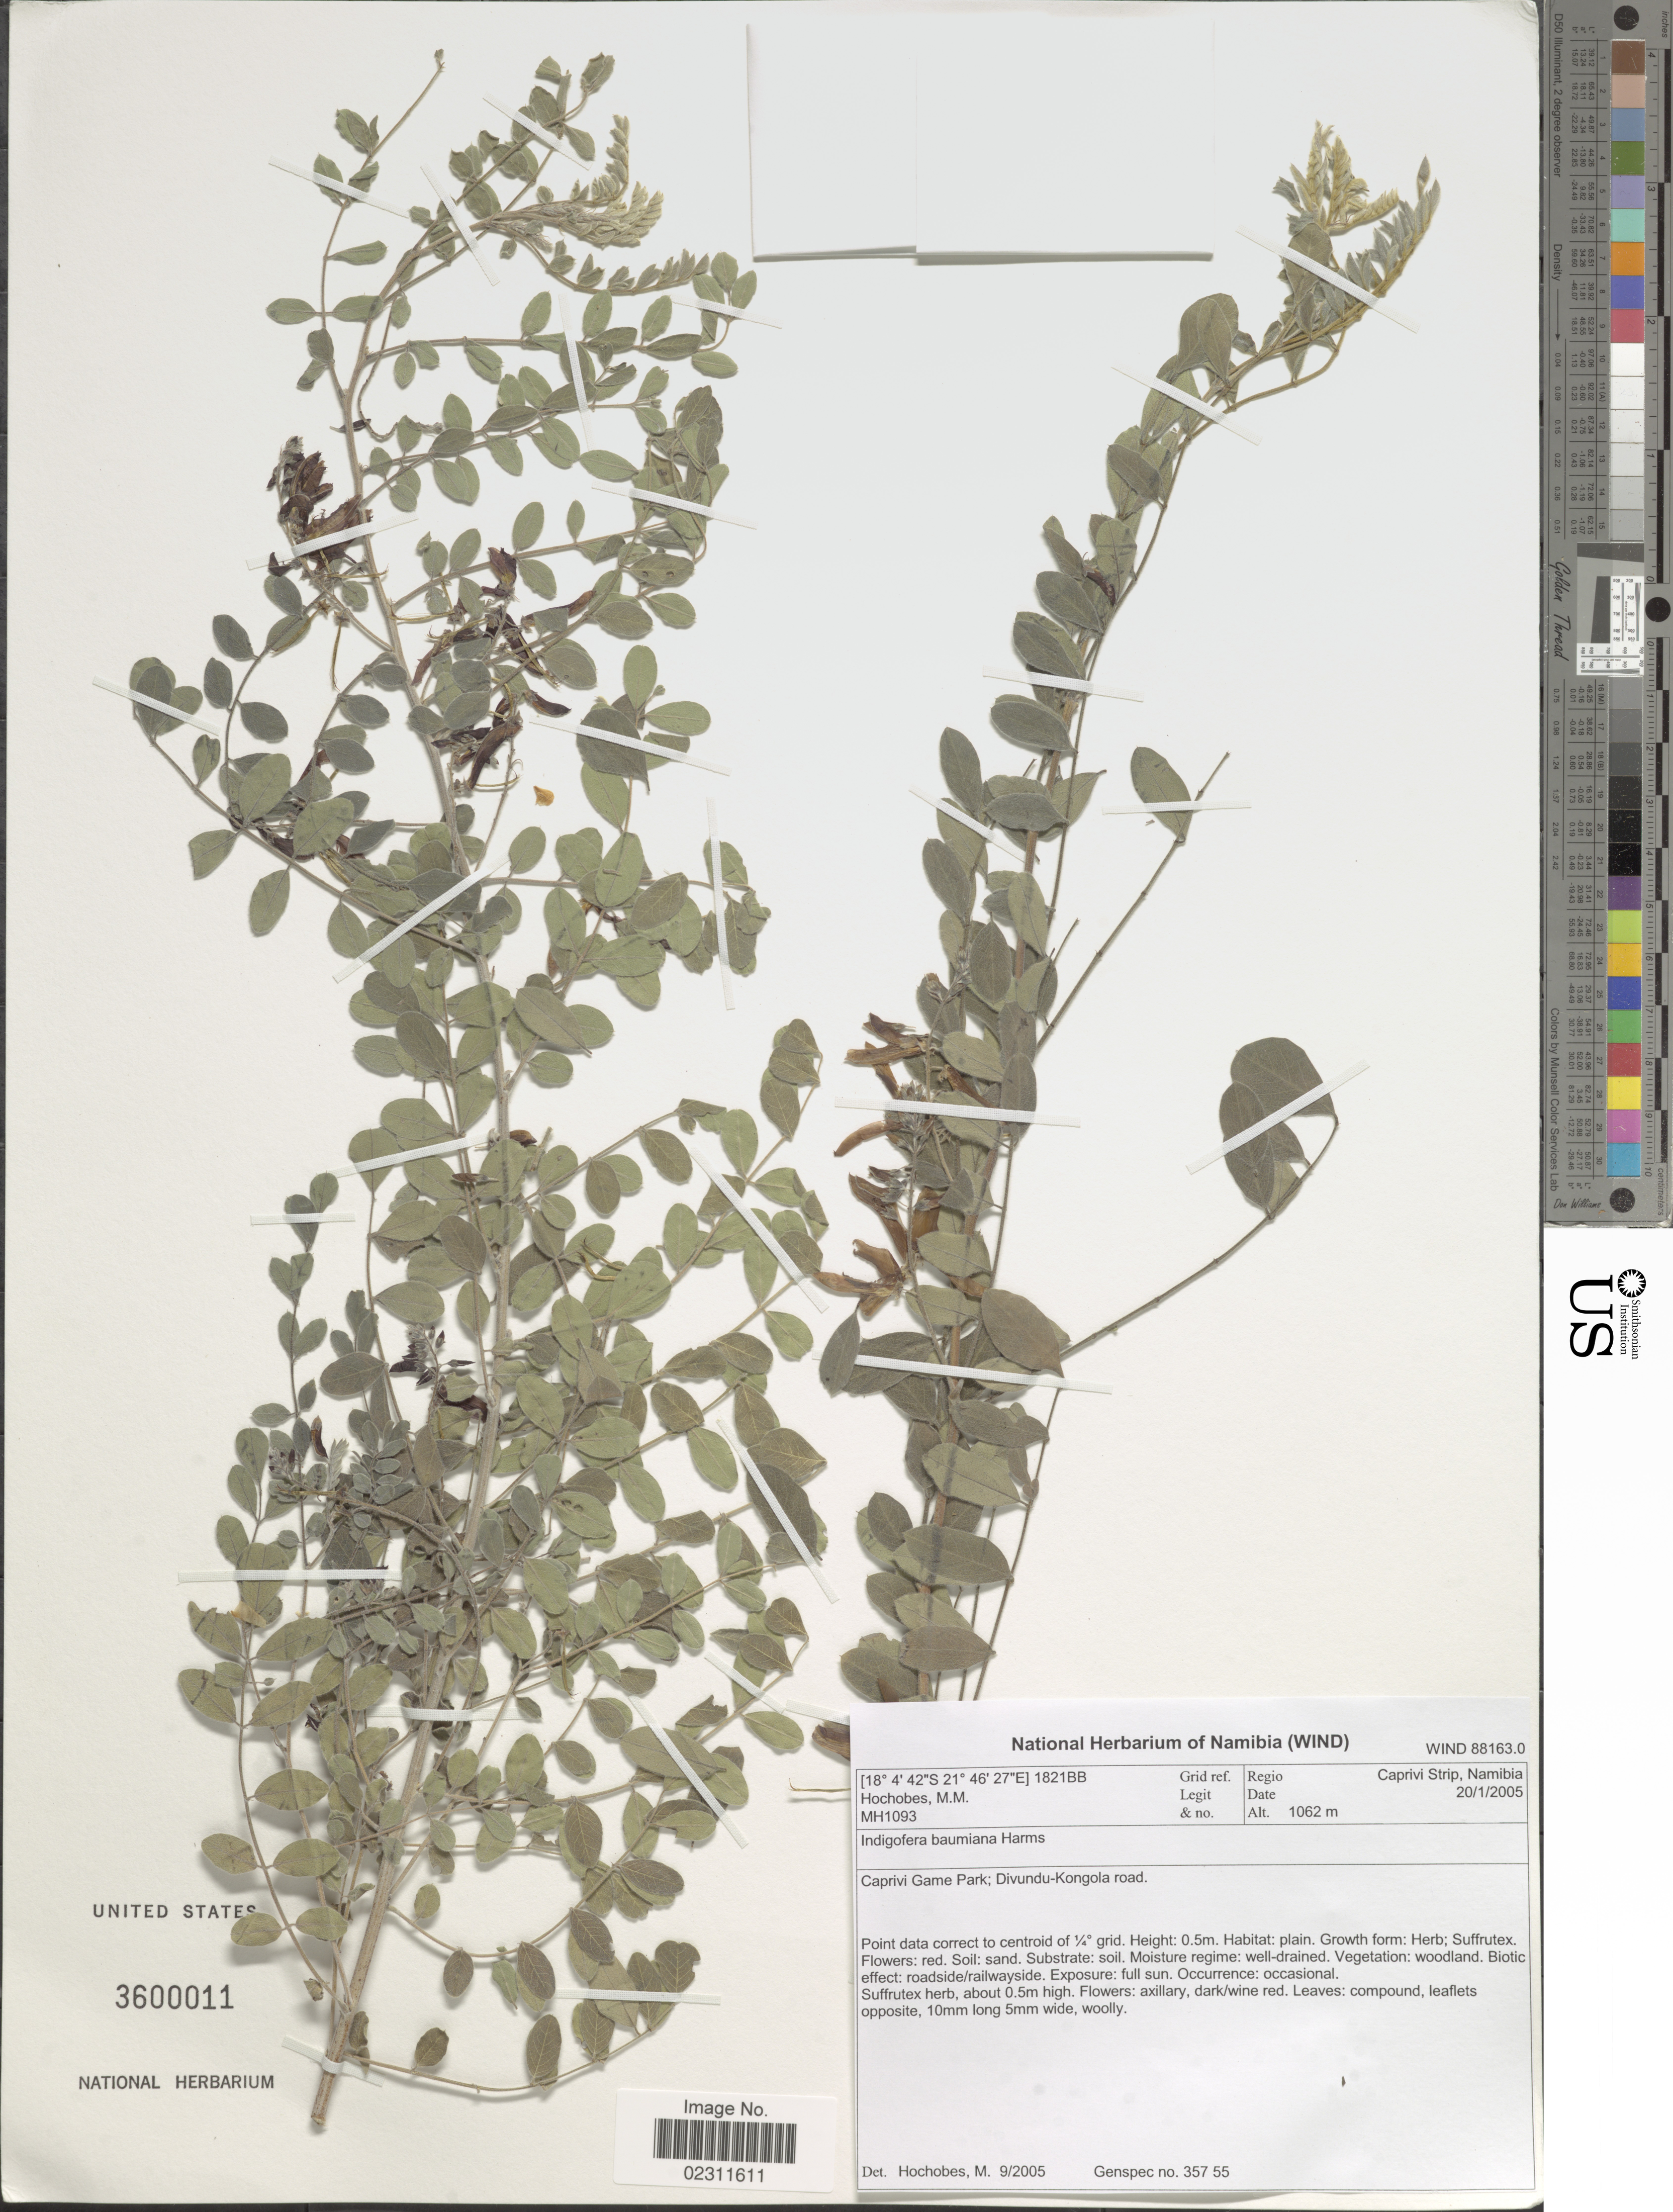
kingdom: Plantae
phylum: Tracheophyta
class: Magnoliopsida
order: Fabales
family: Fabaceae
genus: Indigofera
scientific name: Indigofera baumiana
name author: Harms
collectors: M. Hochobes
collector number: MH1093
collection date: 2005-01-20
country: Namibia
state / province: Caprivi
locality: Capiriv Strip, Caprivi Game Park, Divundu-Kongola road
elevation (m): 1062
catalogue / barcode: US 3600011